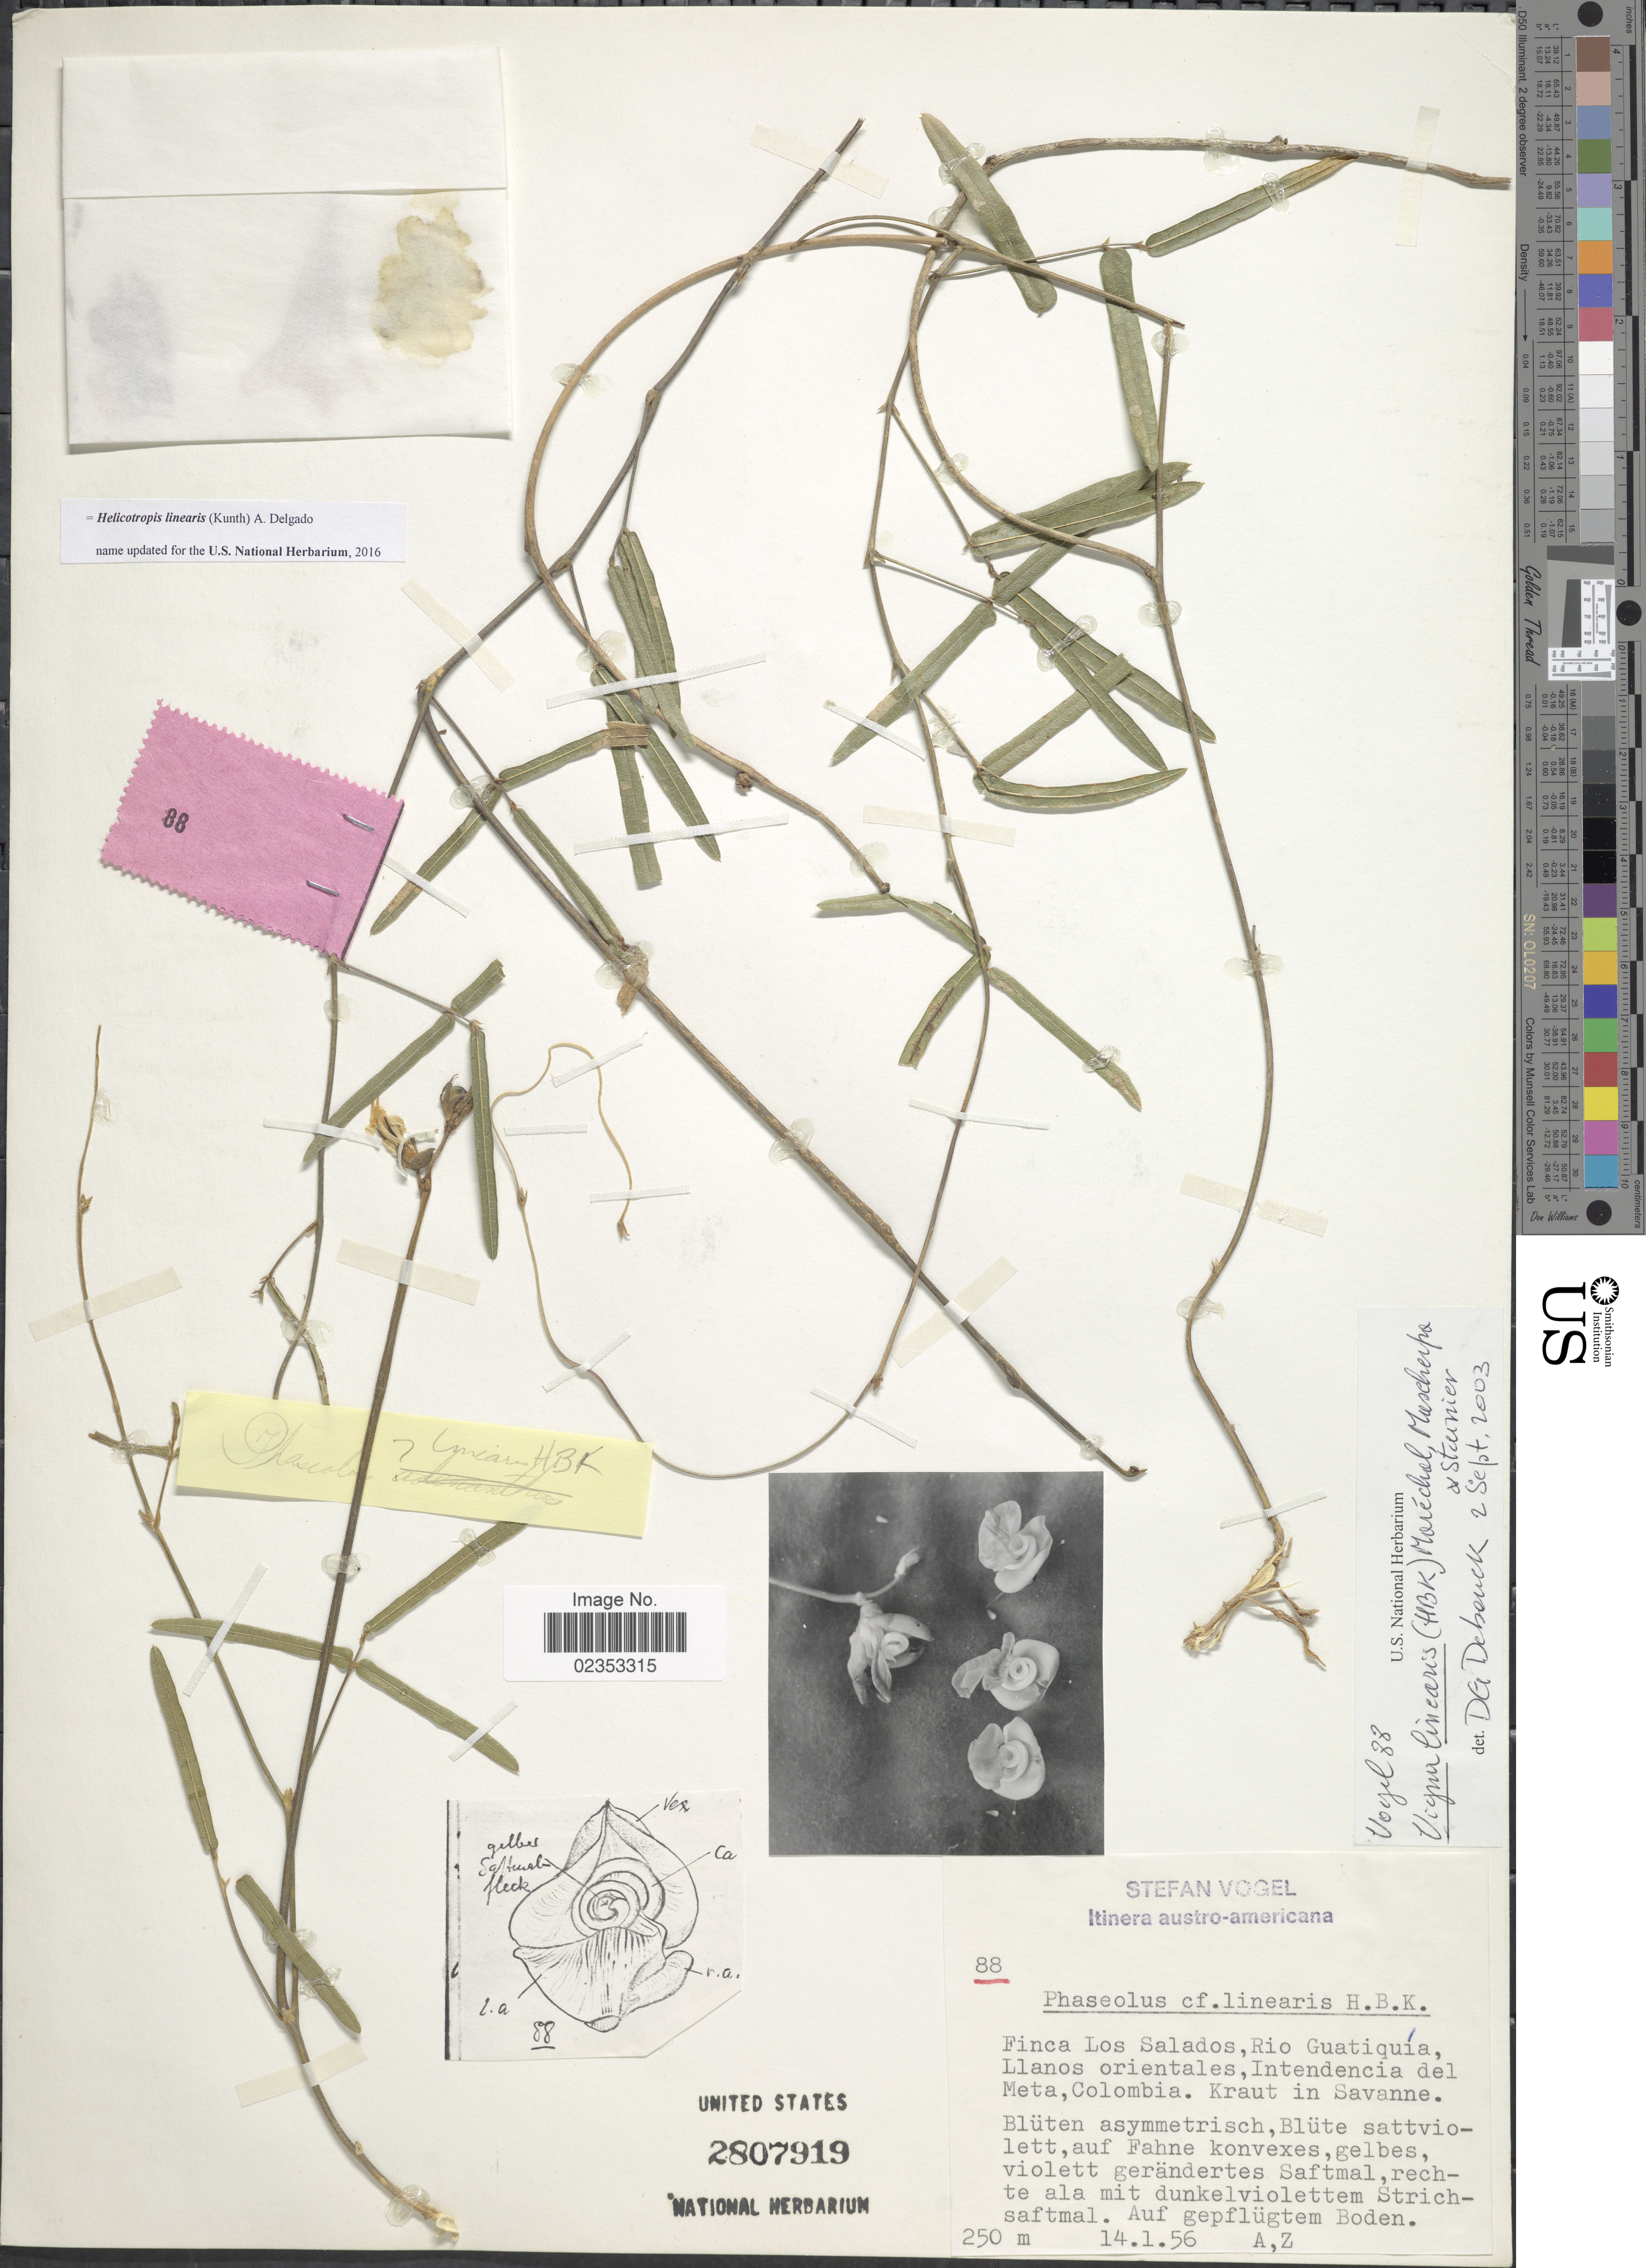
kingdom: Plantae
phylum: Tracheophyta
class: Magnoliopsida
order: Fabales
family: Fabaceae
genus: Helicotropis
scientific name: Helicotropis linearis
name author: (Kunth) A. Delgado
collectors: S. Vogel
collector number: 88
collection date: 1956-01-14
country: Colombia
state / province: Meta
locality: Itinera austro-americana. Finca Los Salados, Rio Guatiquia, Llanos orientales, Kraut in savanne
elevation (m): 250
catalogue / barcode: US 2807919